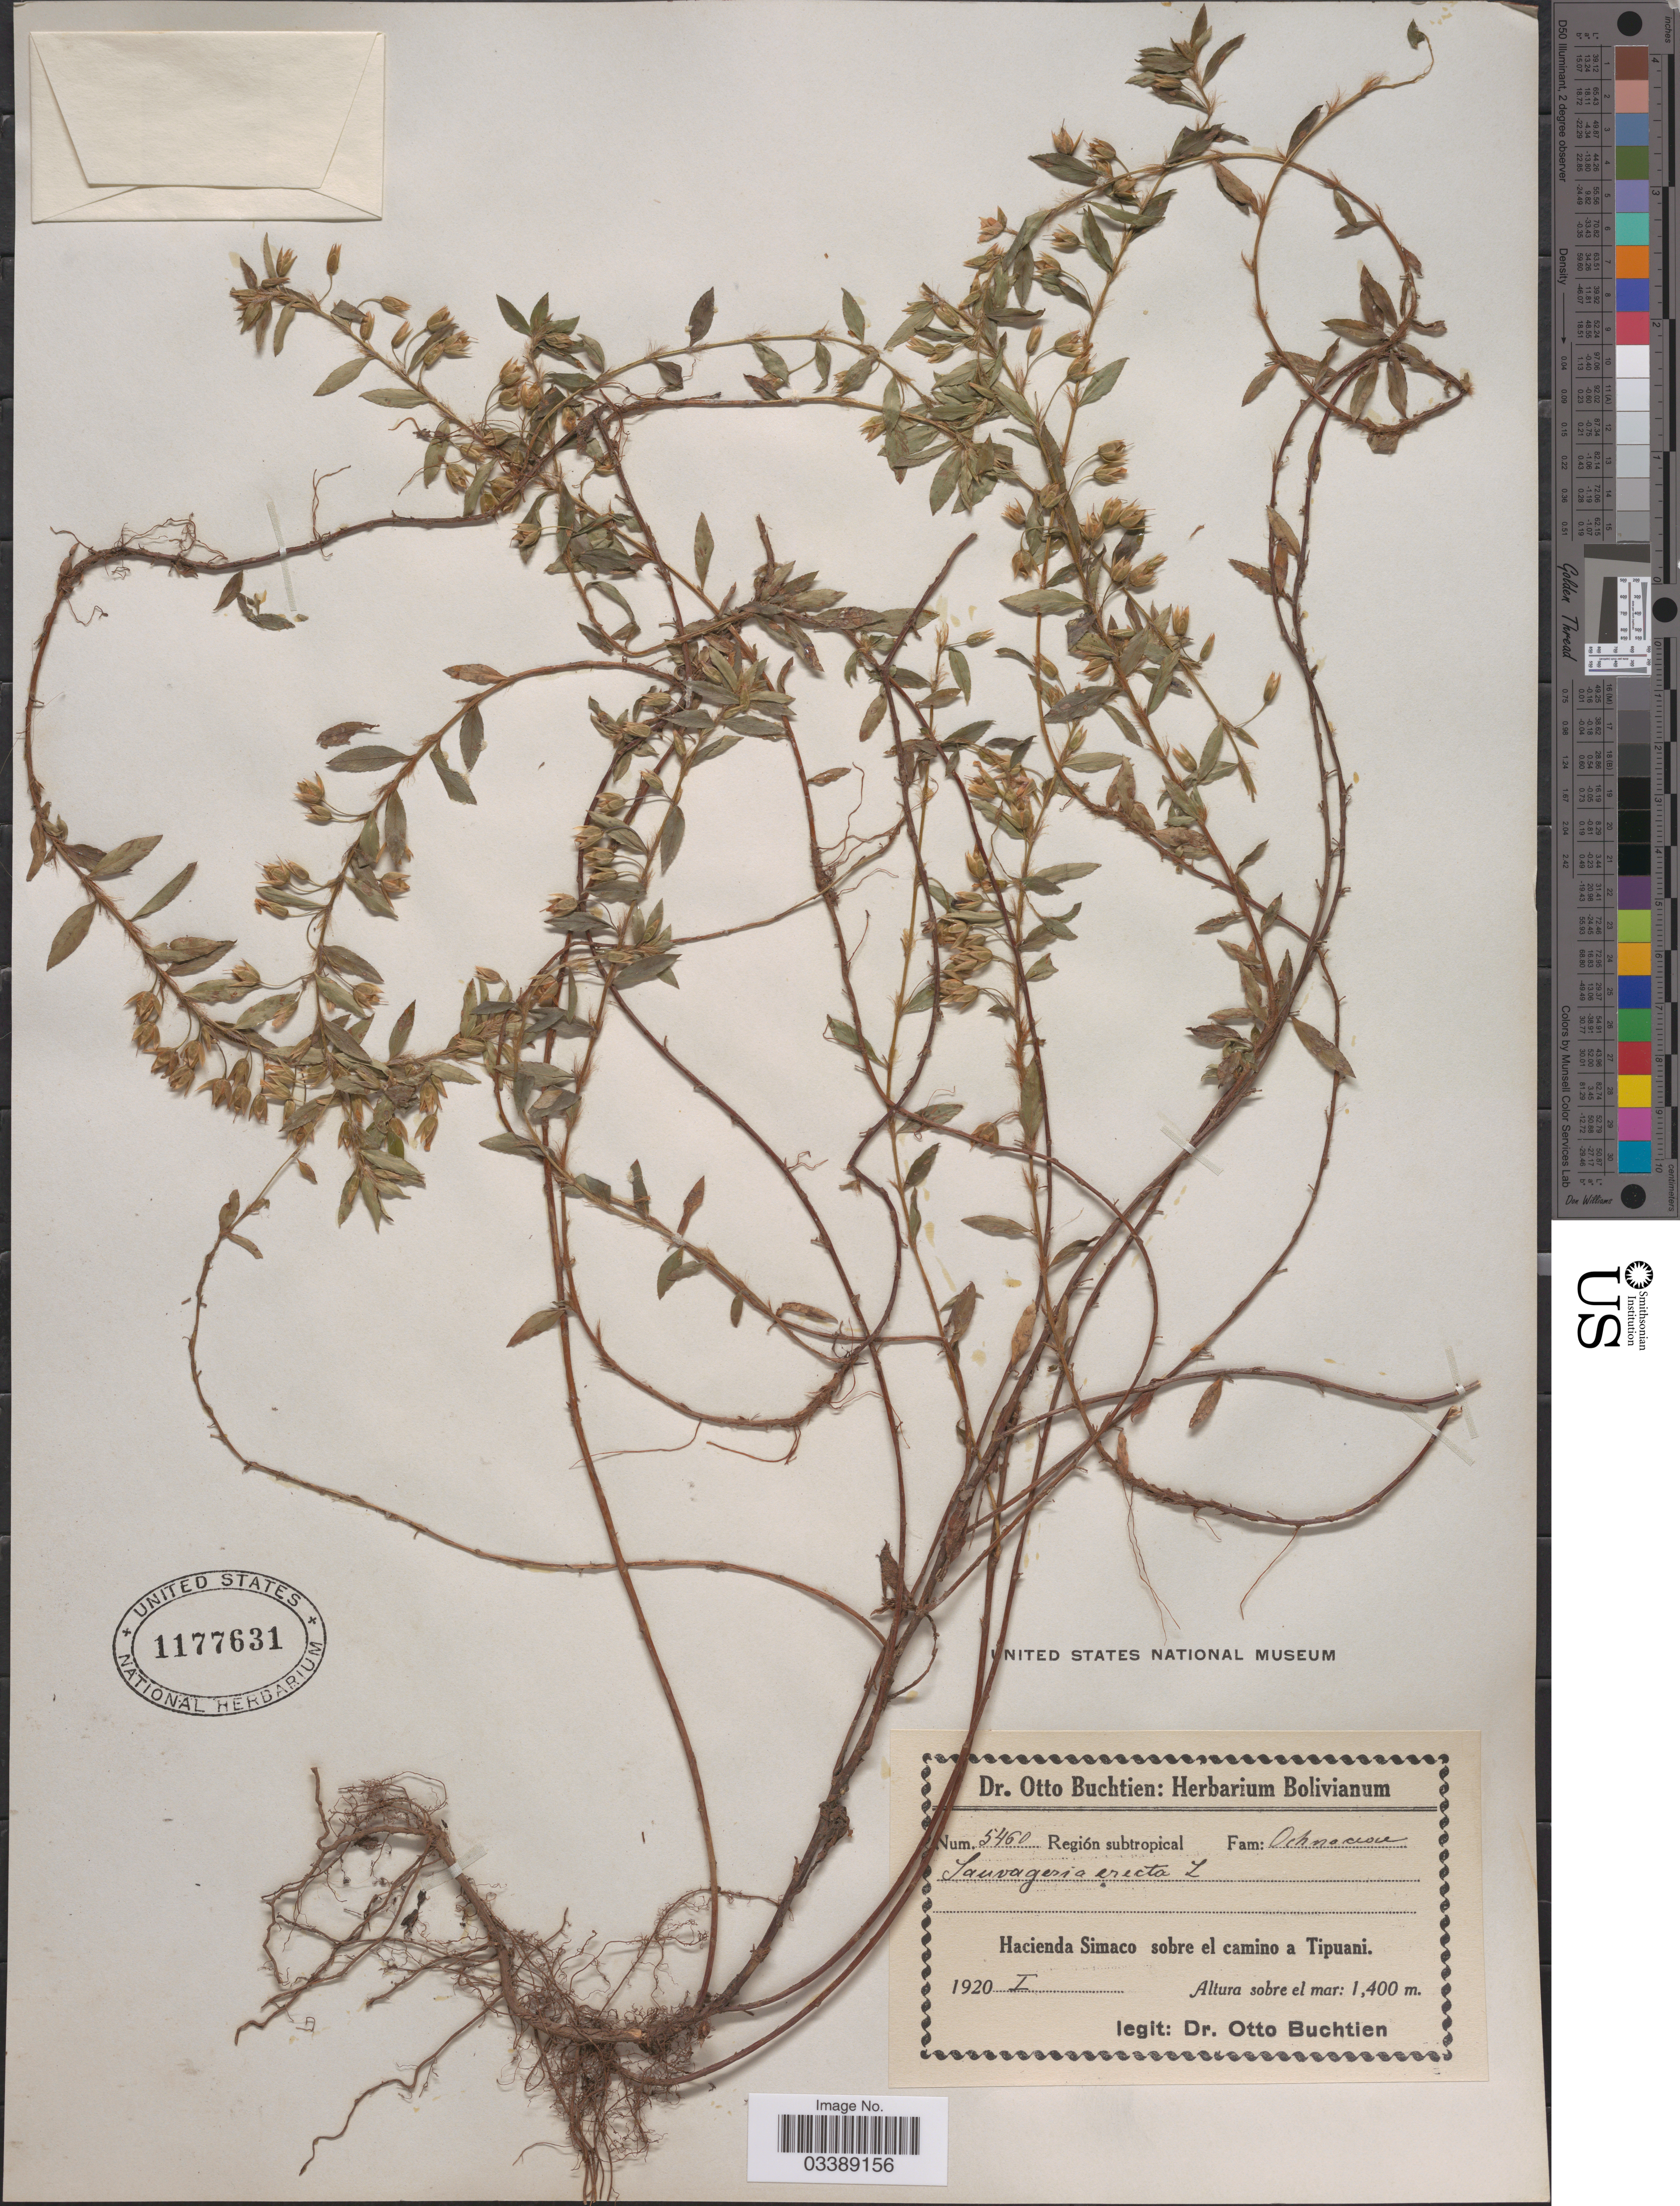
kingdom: Plantae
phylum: Tracheophyta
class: Magnoliopsida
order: Malpighiales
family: Ochnaceae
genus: Sauvagesia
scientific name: Sauvagesia erecta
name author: L.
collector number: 5460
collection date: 1920-01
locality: Hacienda Simaco sobre [illegible text]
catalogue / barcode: US 1177631